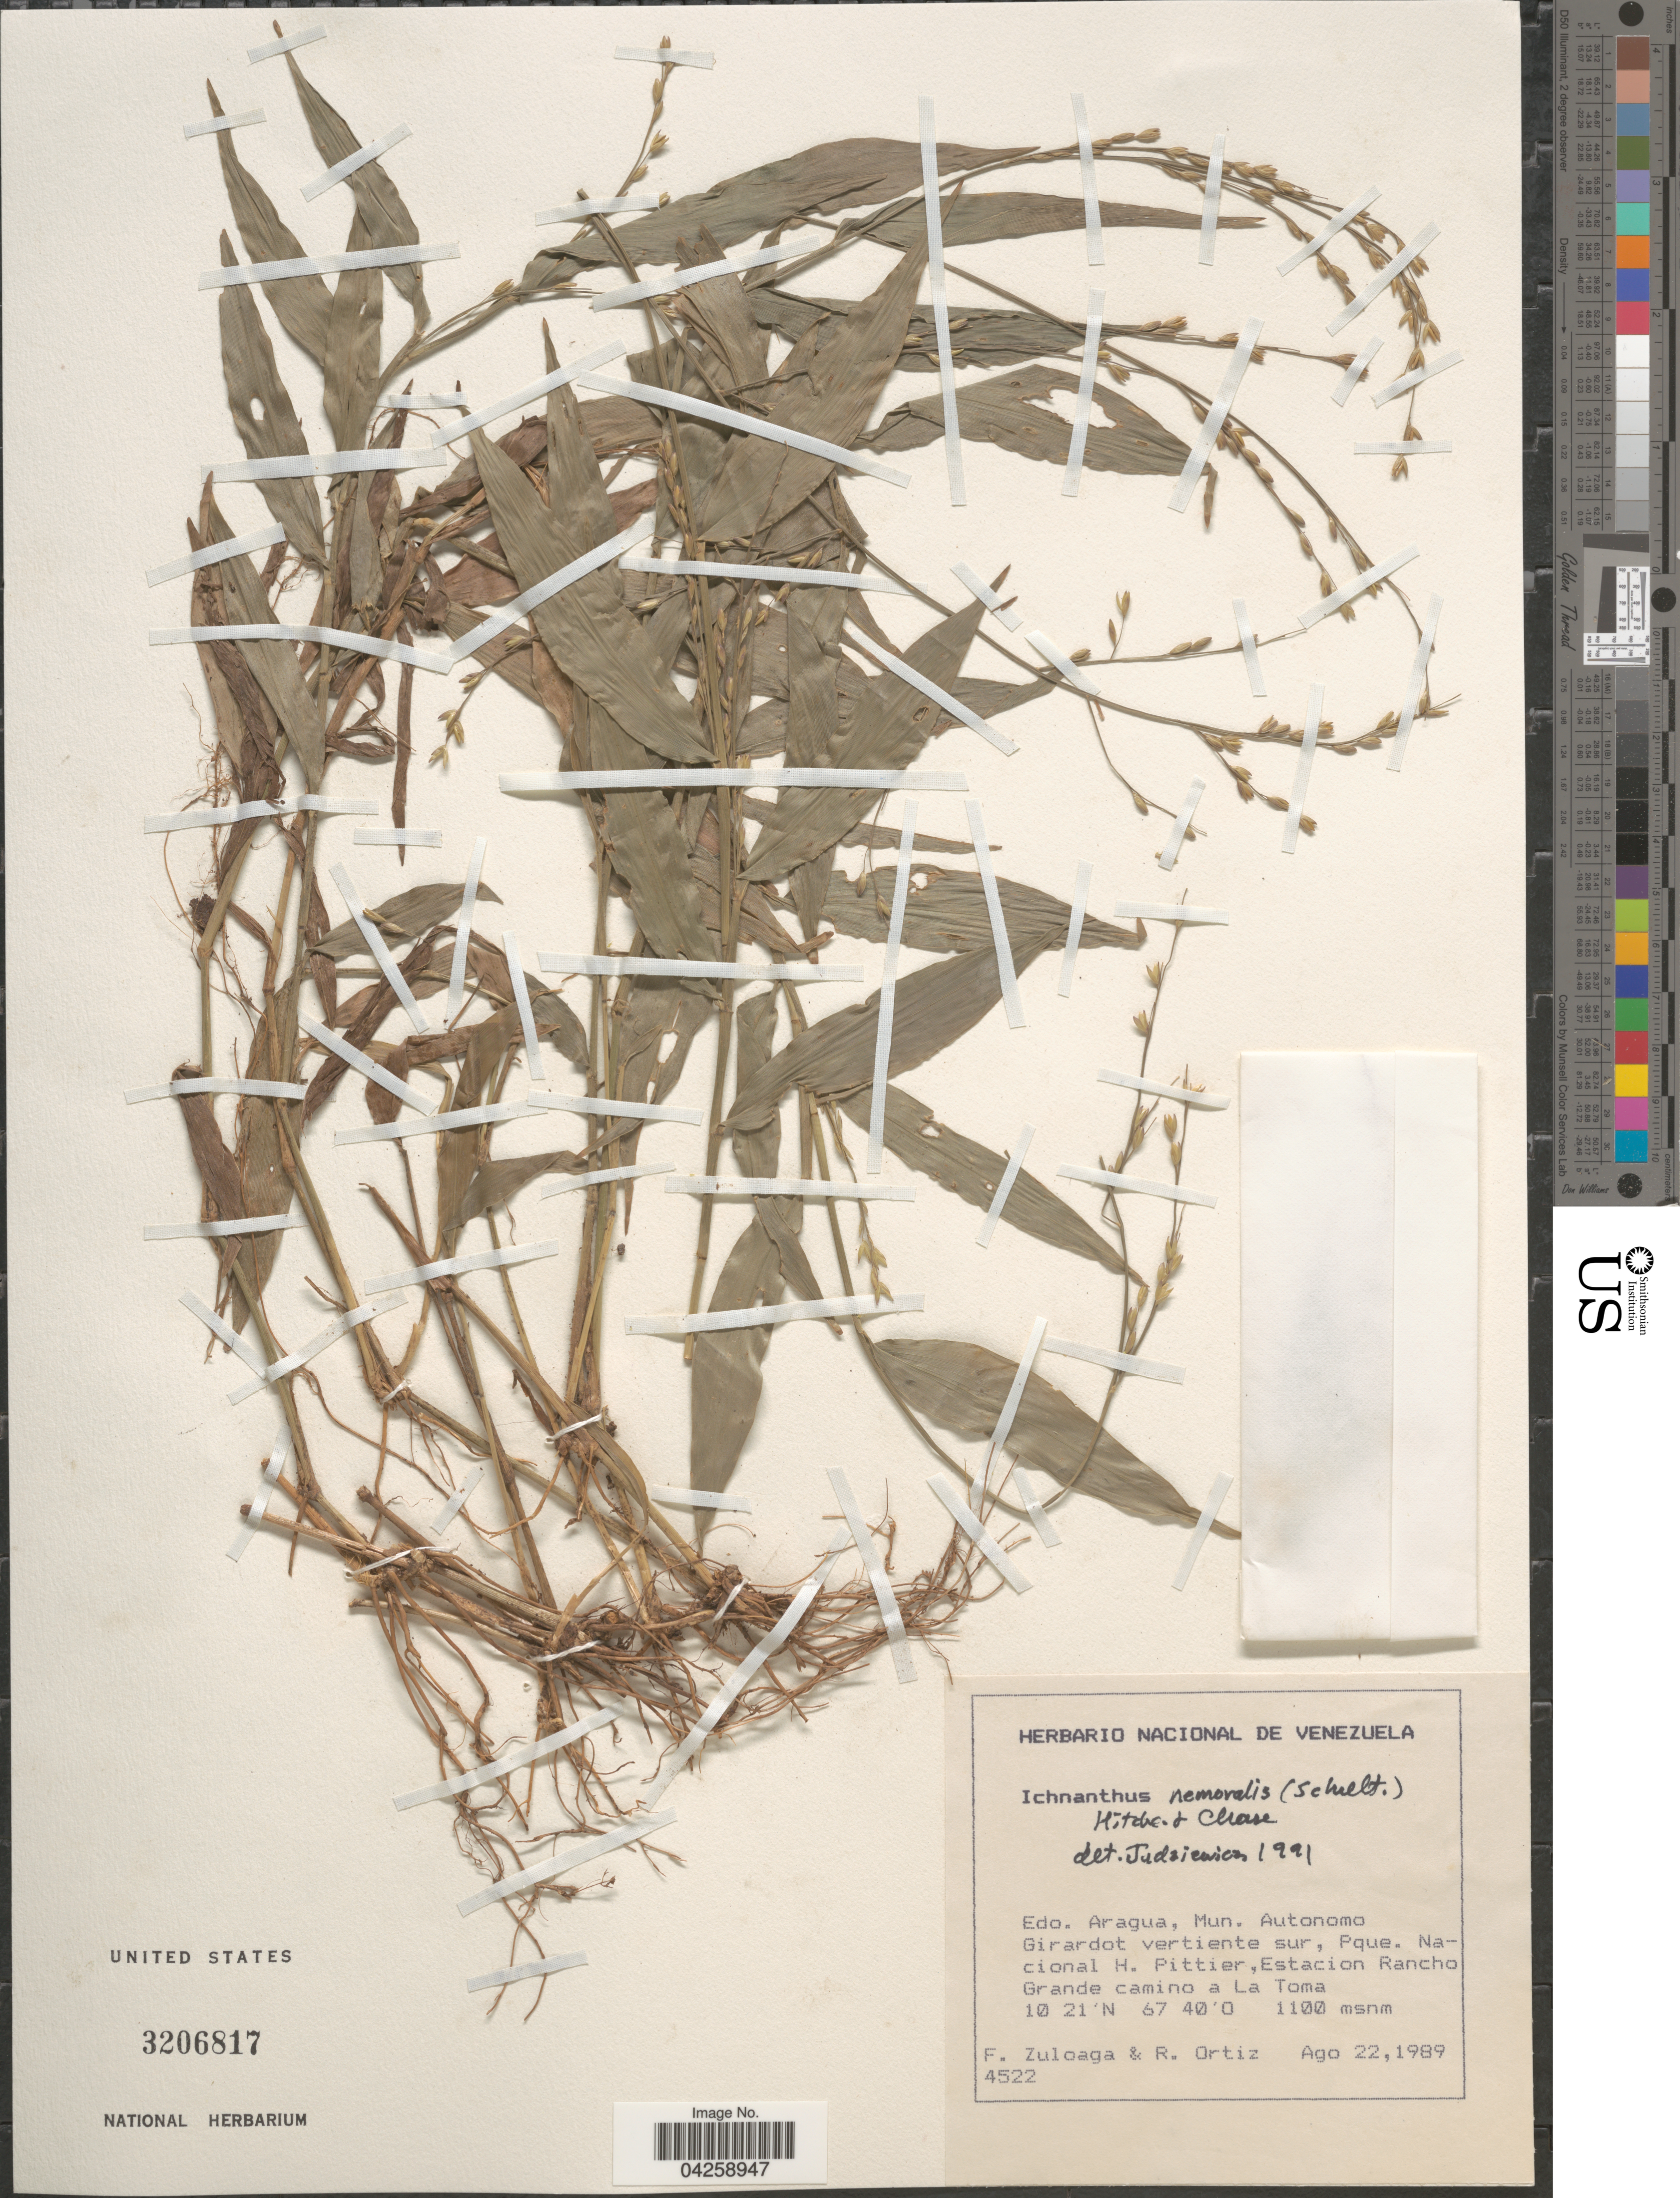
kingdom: Plantae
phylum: Tracheophyta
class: Liliopsida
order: Poales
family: Poaceae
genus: Ichnanthus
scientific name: Ichnanthus nemoralis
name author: (Schrad.) Hitchc. & Chase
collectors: F. Zuloaga & R. Ortiz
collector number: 4522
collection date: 1989-08-22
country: Venezuela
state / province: Aragua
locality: Mun. Autonomo Girardot vertiente sur, Pque, Nacional H. Pittier, Estacion Rancho Grande camino a La Toma.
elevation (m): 1100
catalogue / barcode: US 3206817